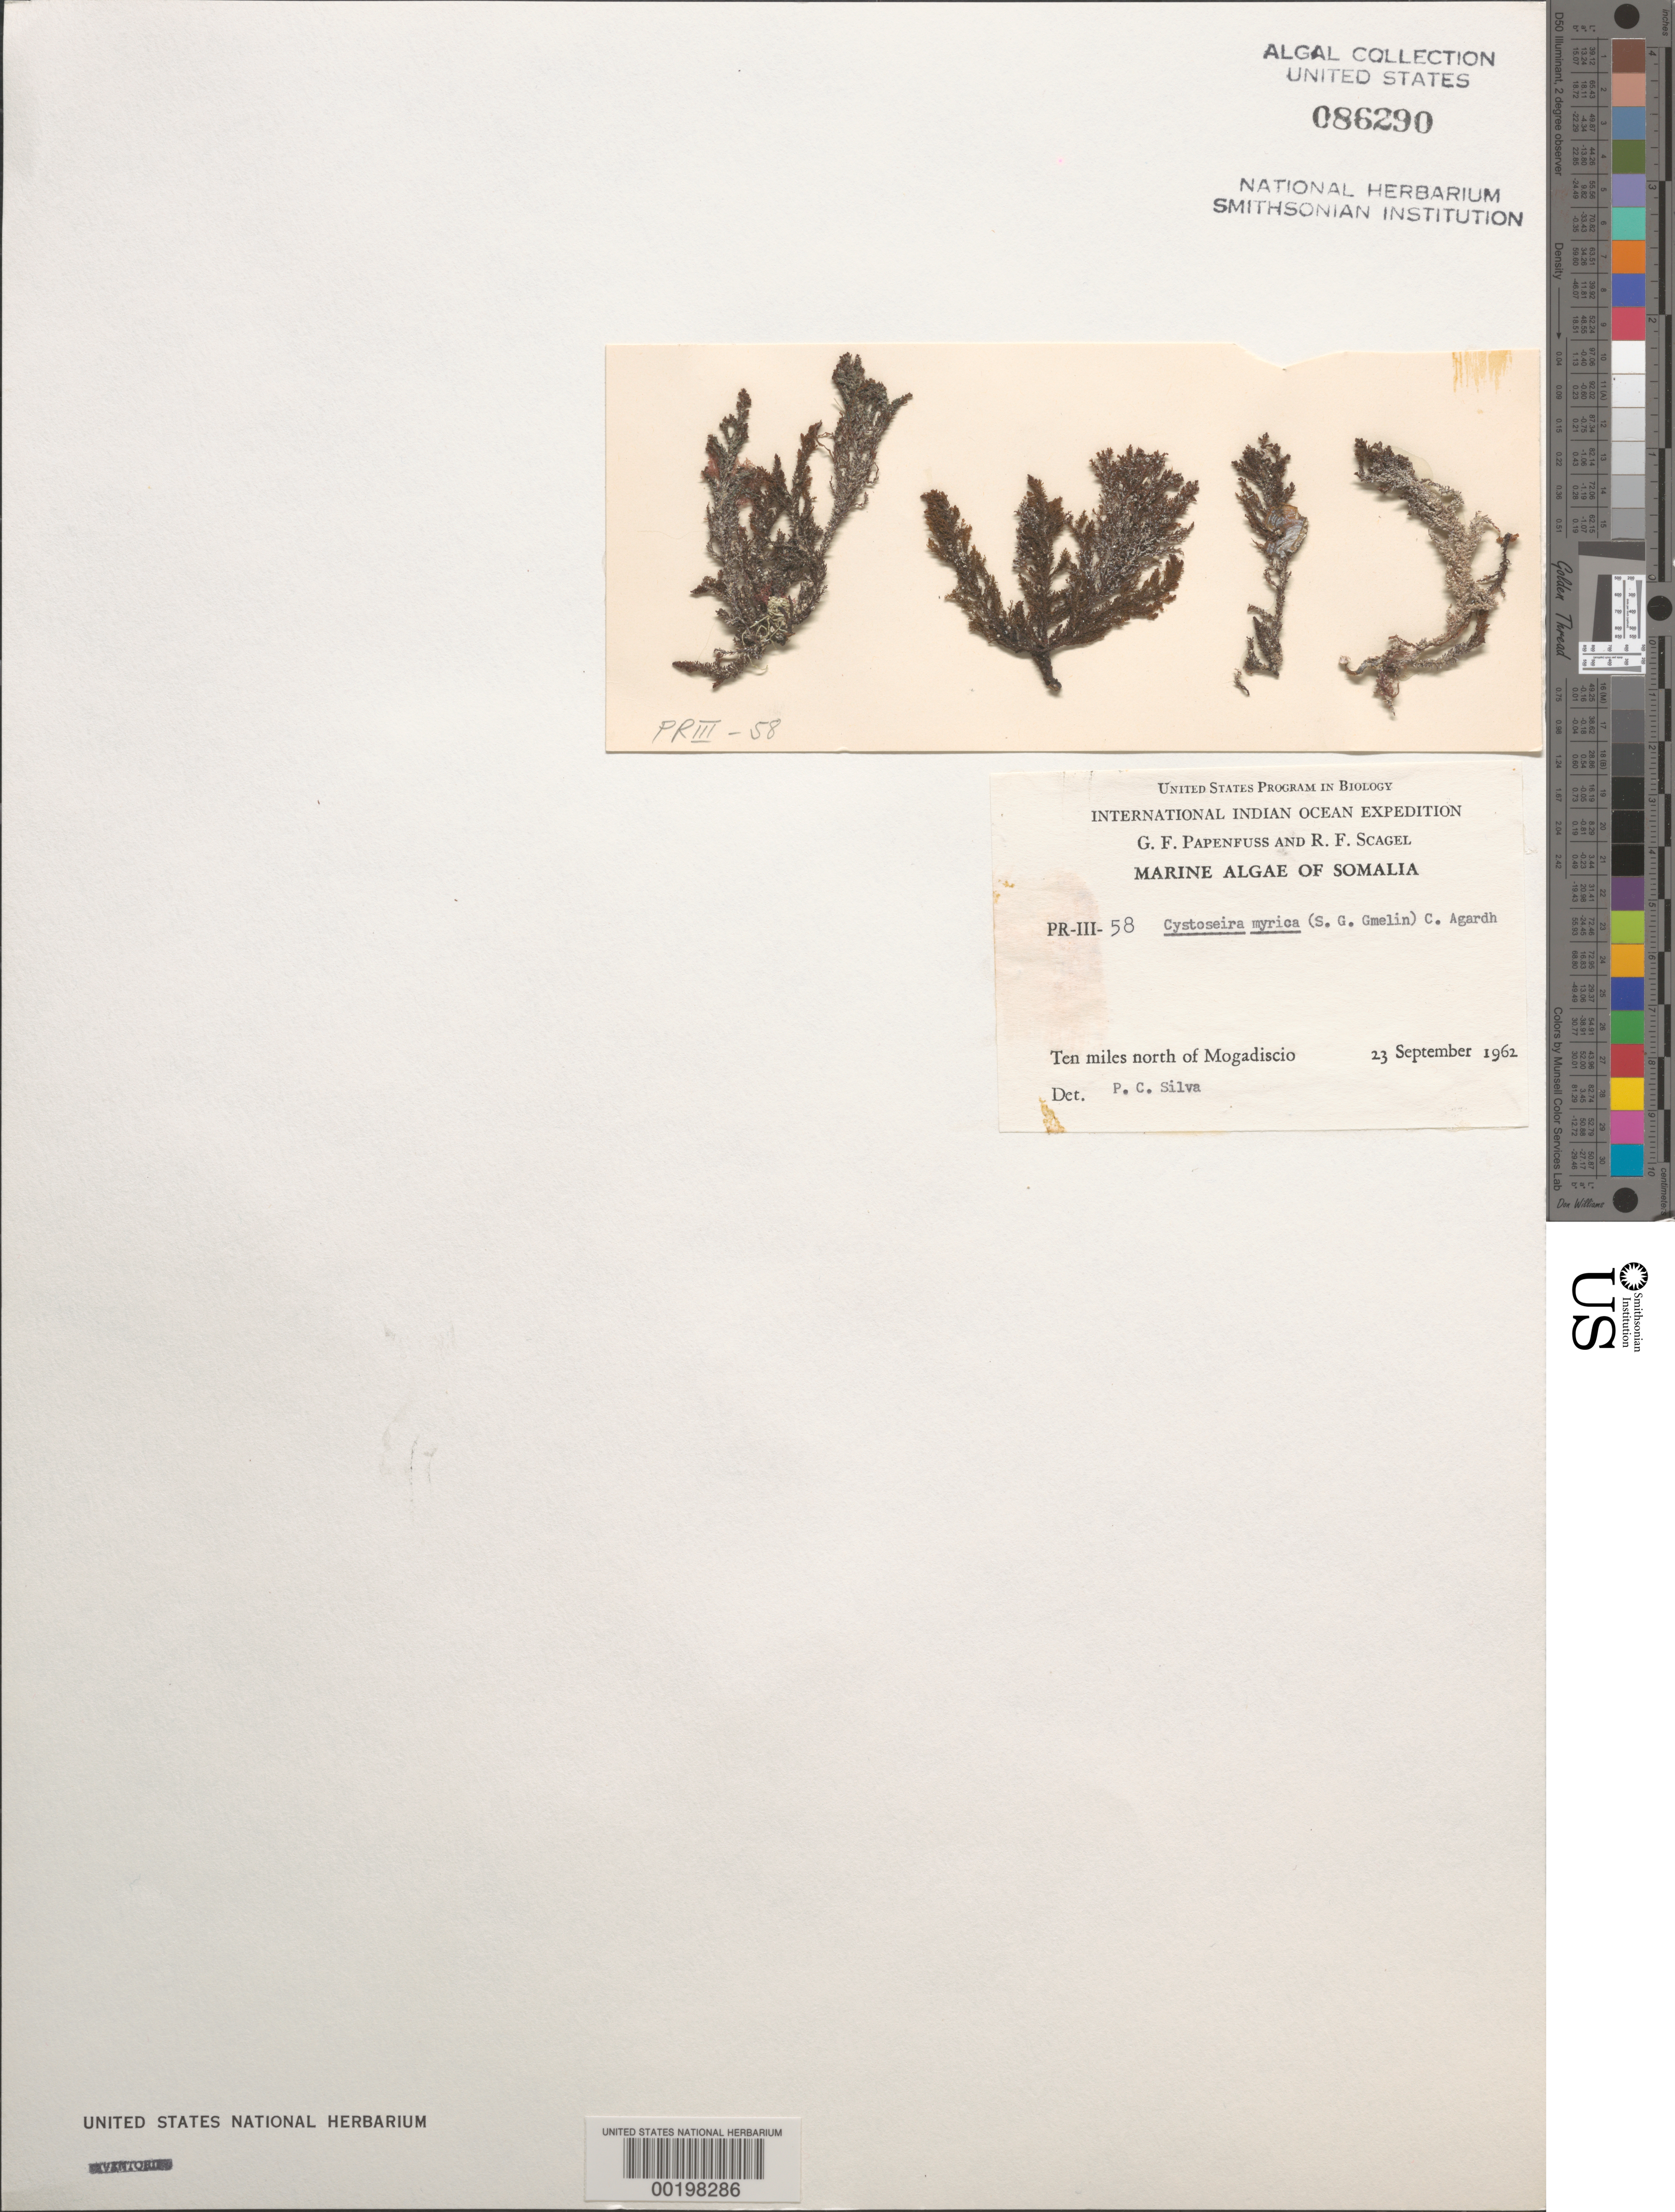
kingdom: Chromista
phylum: Ochrophyta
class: Phaeophyceae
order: Fucales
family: Sargassaceae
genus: Cystoseira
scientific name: Cystoseira myrica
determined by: Silva, P. C.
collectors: G. Papenfuss & R. F. Scagel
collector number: PR-III-58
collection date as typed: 23 Sep 1962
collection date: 1962-09-23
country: Somalia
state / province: Banaadir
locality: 10 miles north of Mogadishu (Mogadiscio)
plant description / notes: International Indian Ocean Expedition, 1962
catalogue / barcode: US 86290